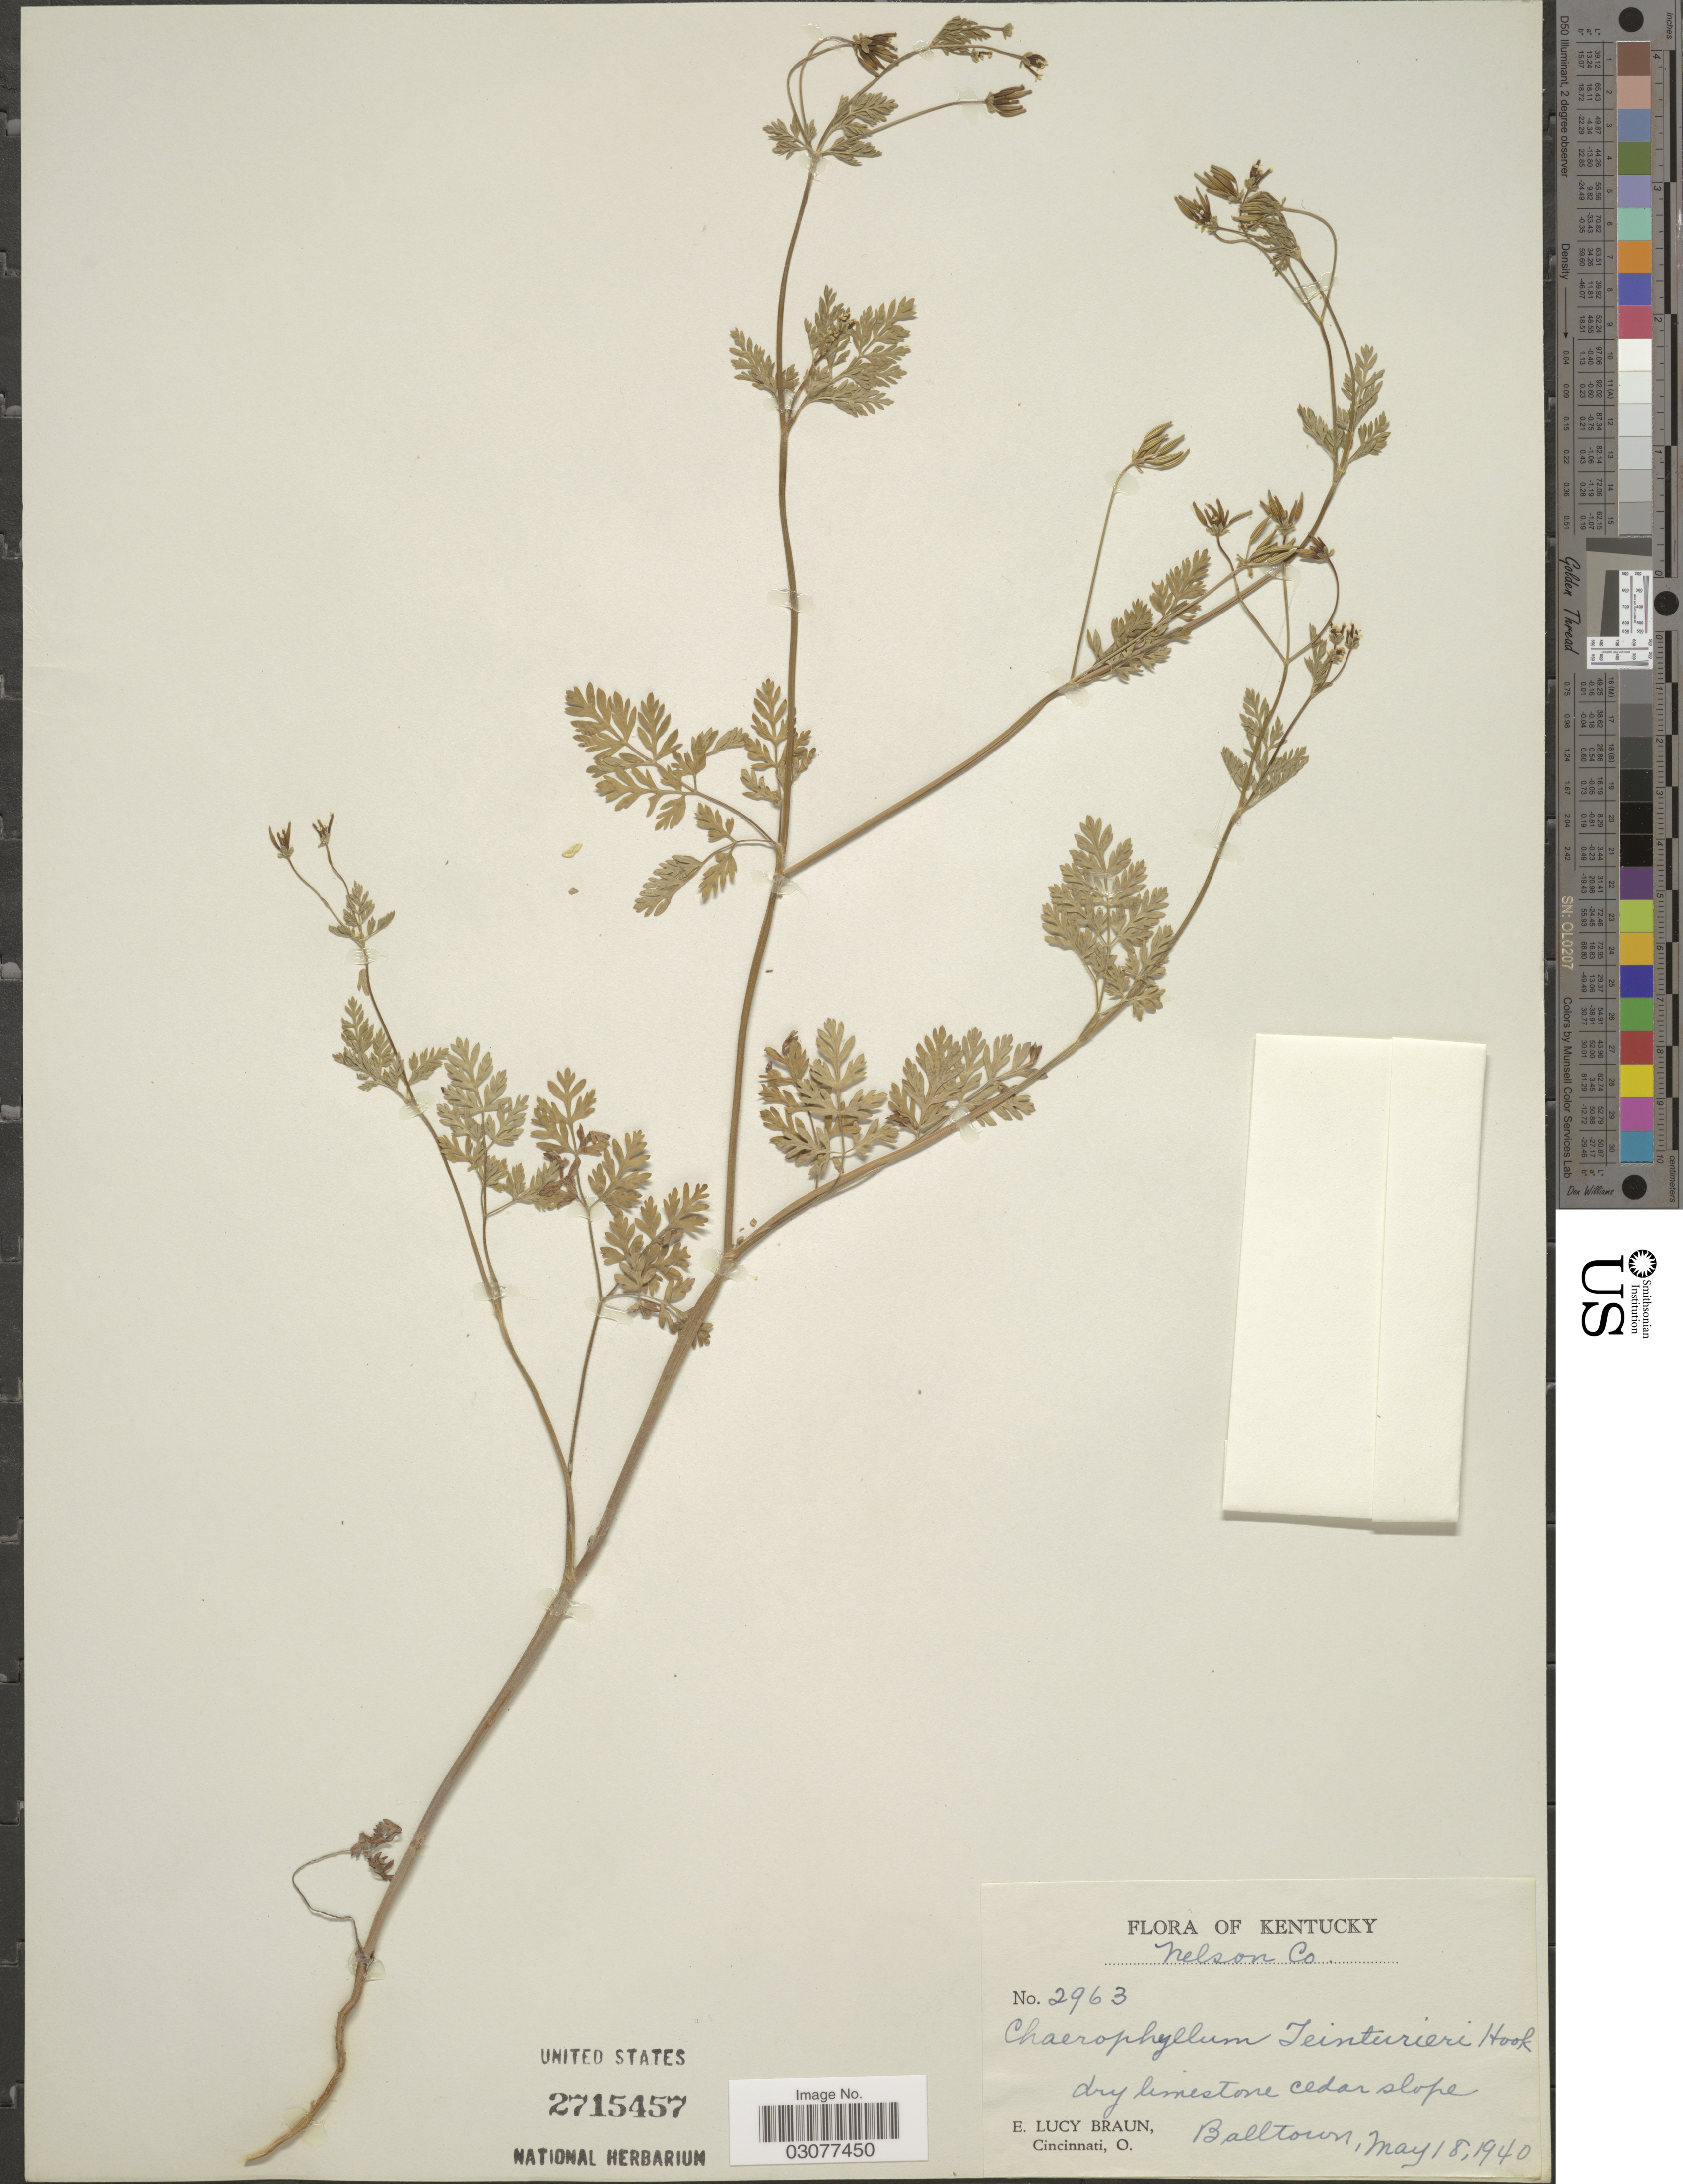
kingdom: Plantae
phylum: Tracheophyta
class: Magnoliopsida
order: Apiales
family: Apiaceae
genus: Chaerophyllum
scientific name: Chaerophyllum tainturieri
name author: Hook.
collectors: E. L. Braun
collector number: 2963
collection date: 1940-05-18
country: United States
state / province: Kentucky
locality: Nelson Co., Balltown.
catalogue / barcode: US 2715457